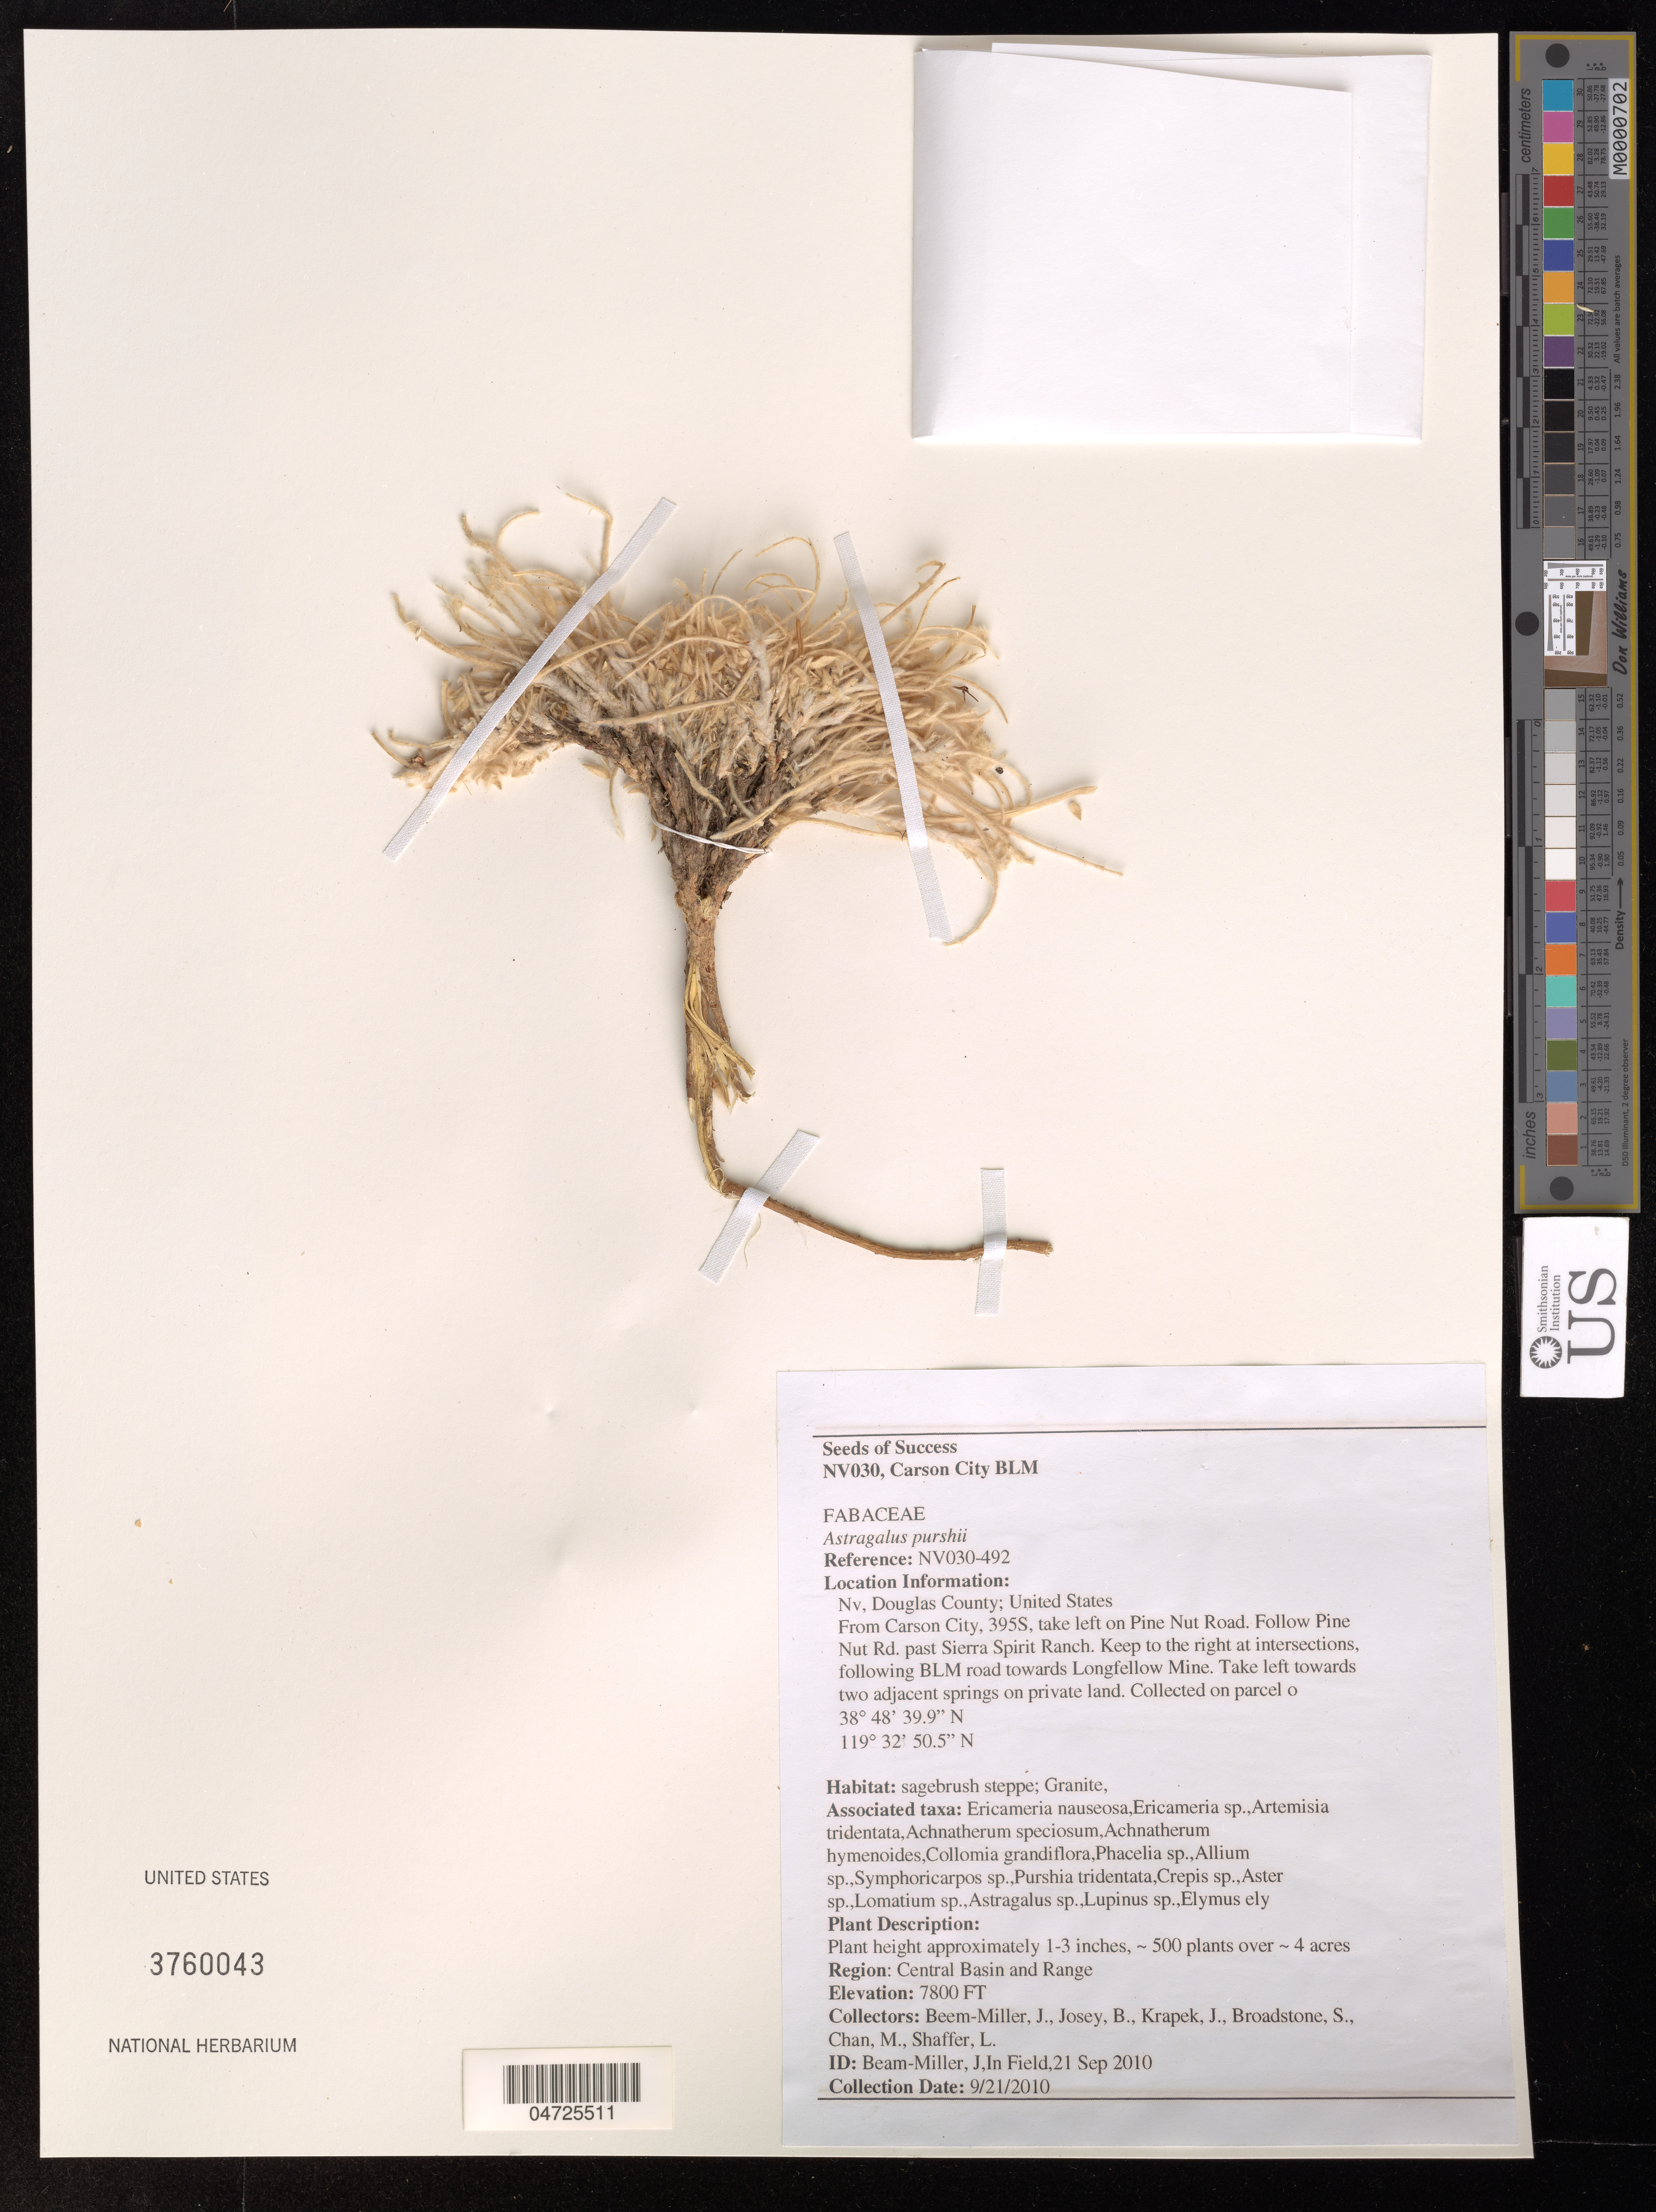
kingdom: Plantae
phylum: Tracheophyta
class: Magnoliopsida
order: Fabales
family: Fabaceae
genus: Astragalus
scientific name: Astragalus purshii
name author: Douglas ex Hook.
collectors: J. Beem-Miller, B. Josey, J. Krapek, S. Broadstone & et al.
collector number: NV030-492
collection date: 2010-09-21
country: United States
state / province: Nevada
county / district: Douglas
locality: Nv. Douglas County.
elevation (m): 2377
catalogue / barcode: US 3760043